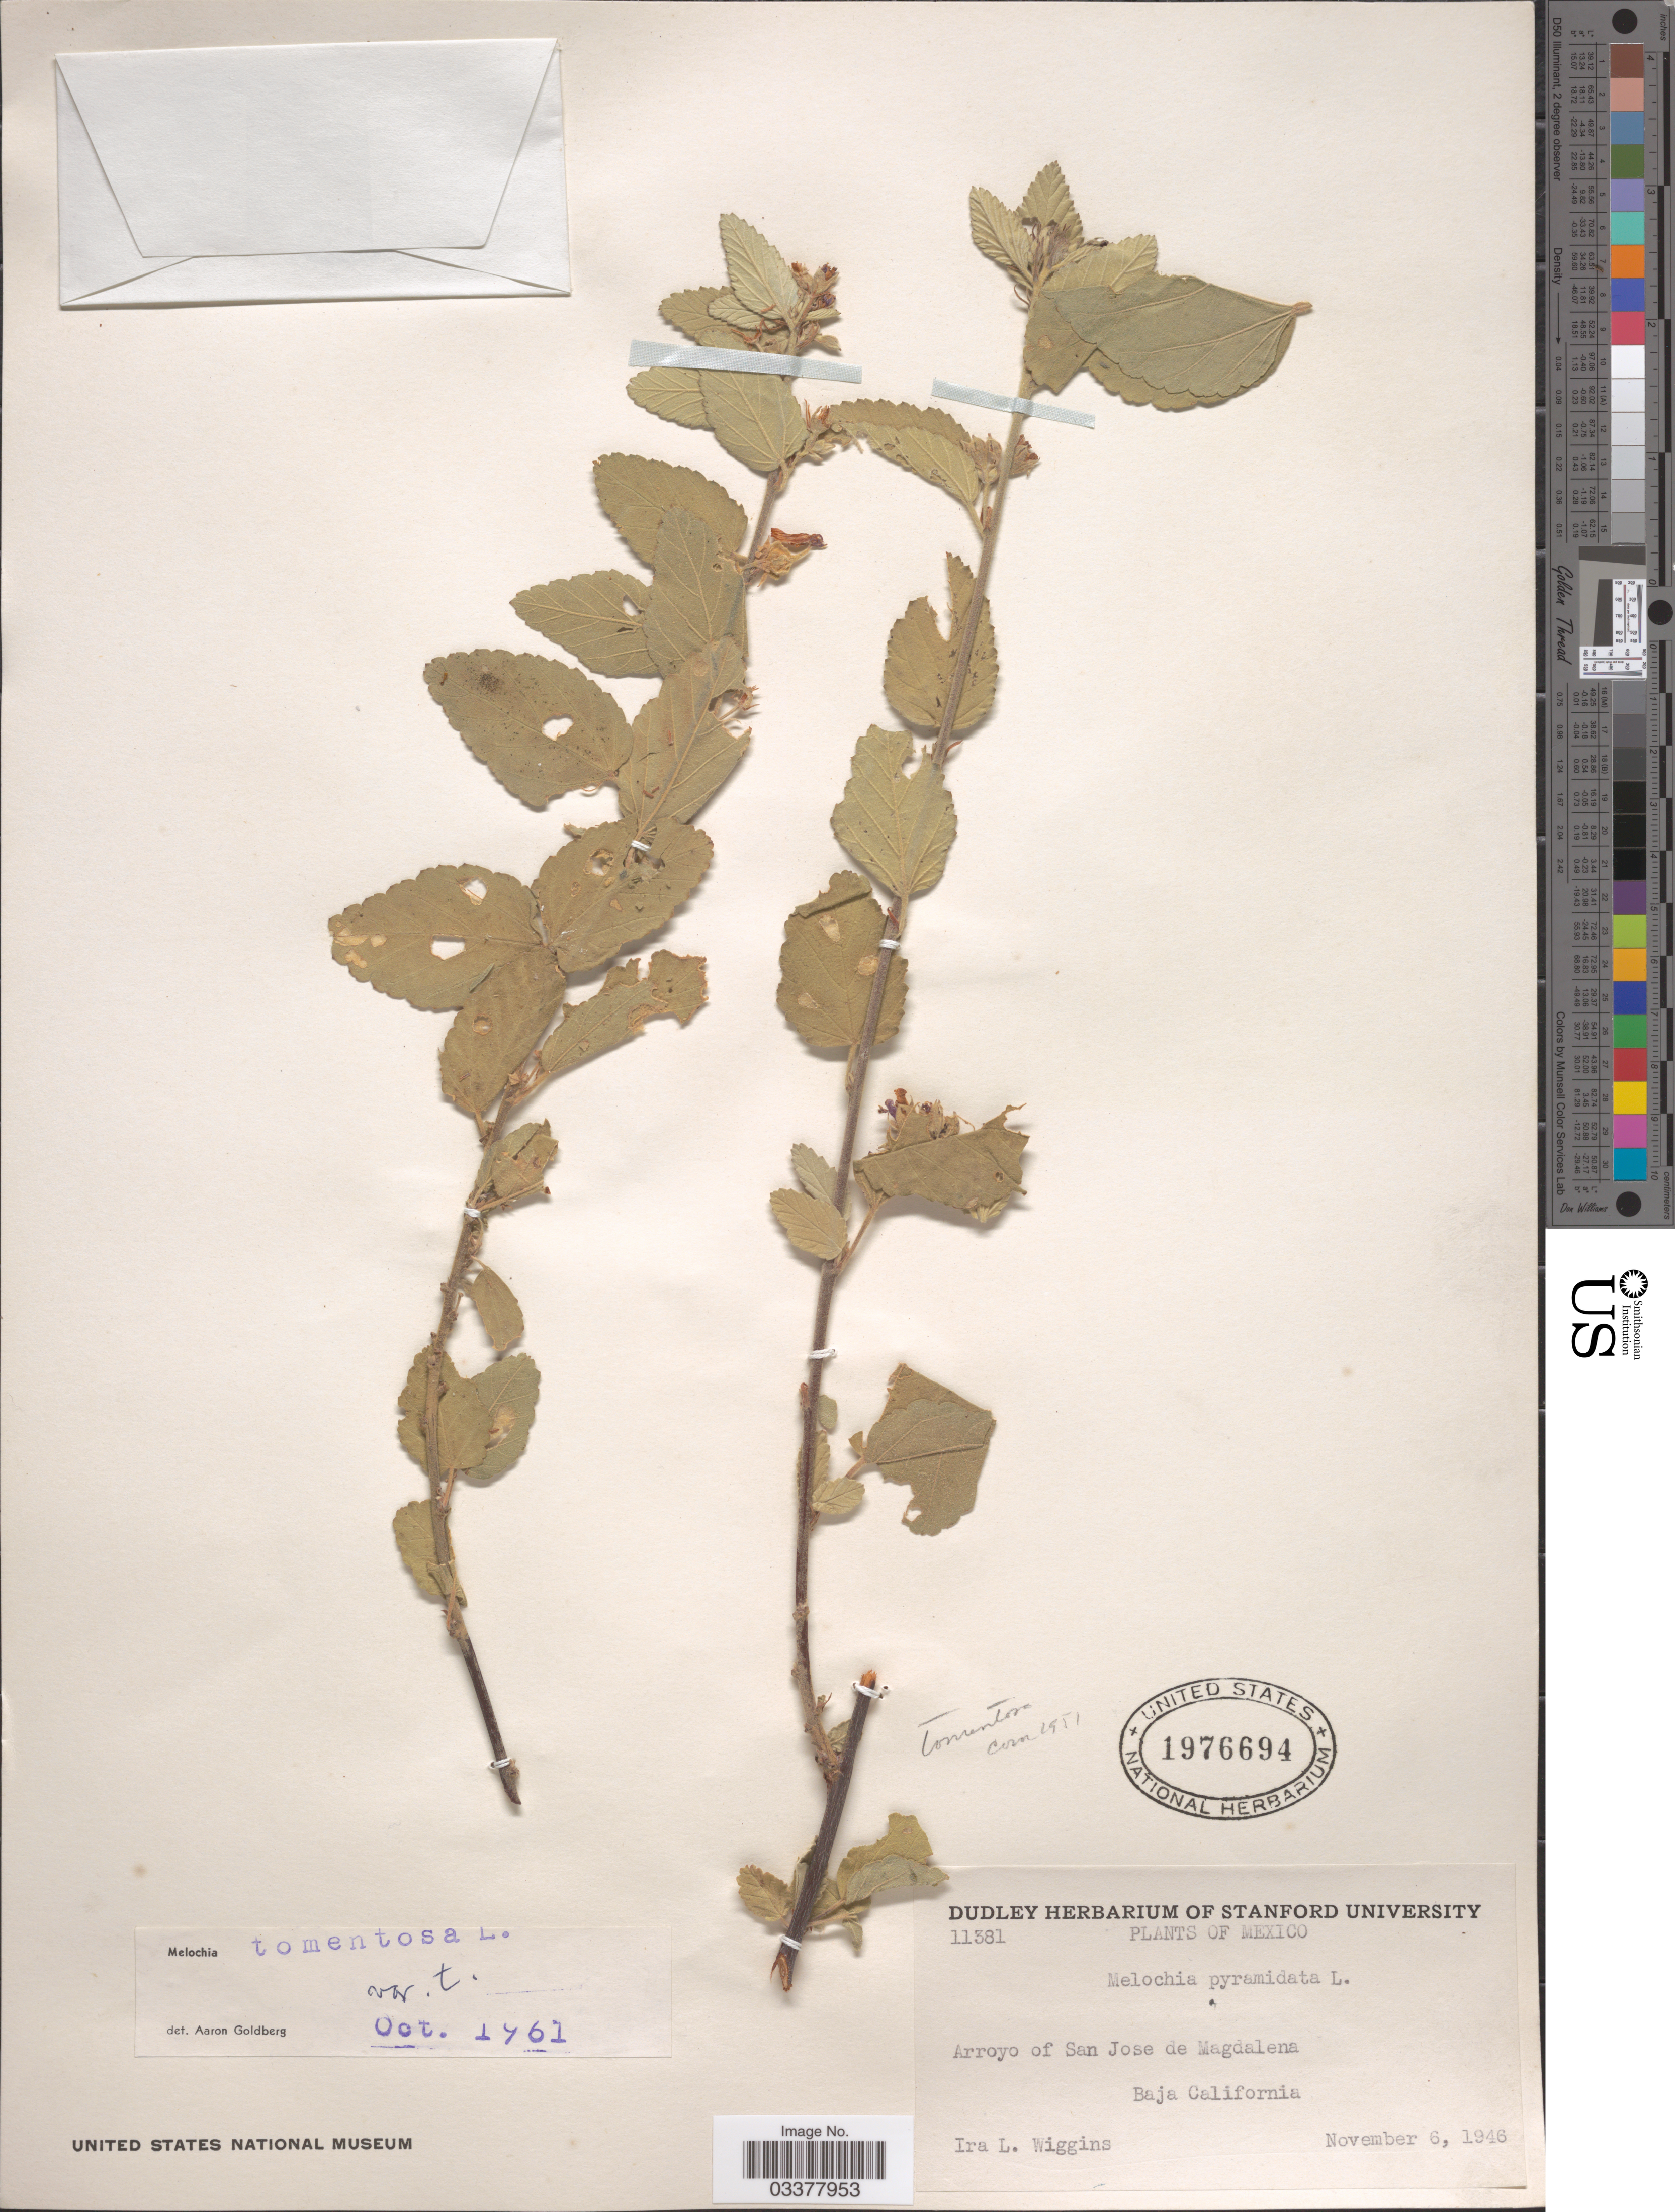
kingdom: Plantae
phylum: Tracheophyta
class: Magnoliopsida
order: Malvales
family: Malvaceae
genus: Melochia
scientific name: Melochia tomentosa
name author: L.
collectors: I. L. Wiggins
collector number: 11381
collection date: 1946-11-06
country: Mexico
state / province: Baja California Sur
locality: Arroyo of San Jose de Magdalena.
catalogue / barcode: US 1976694